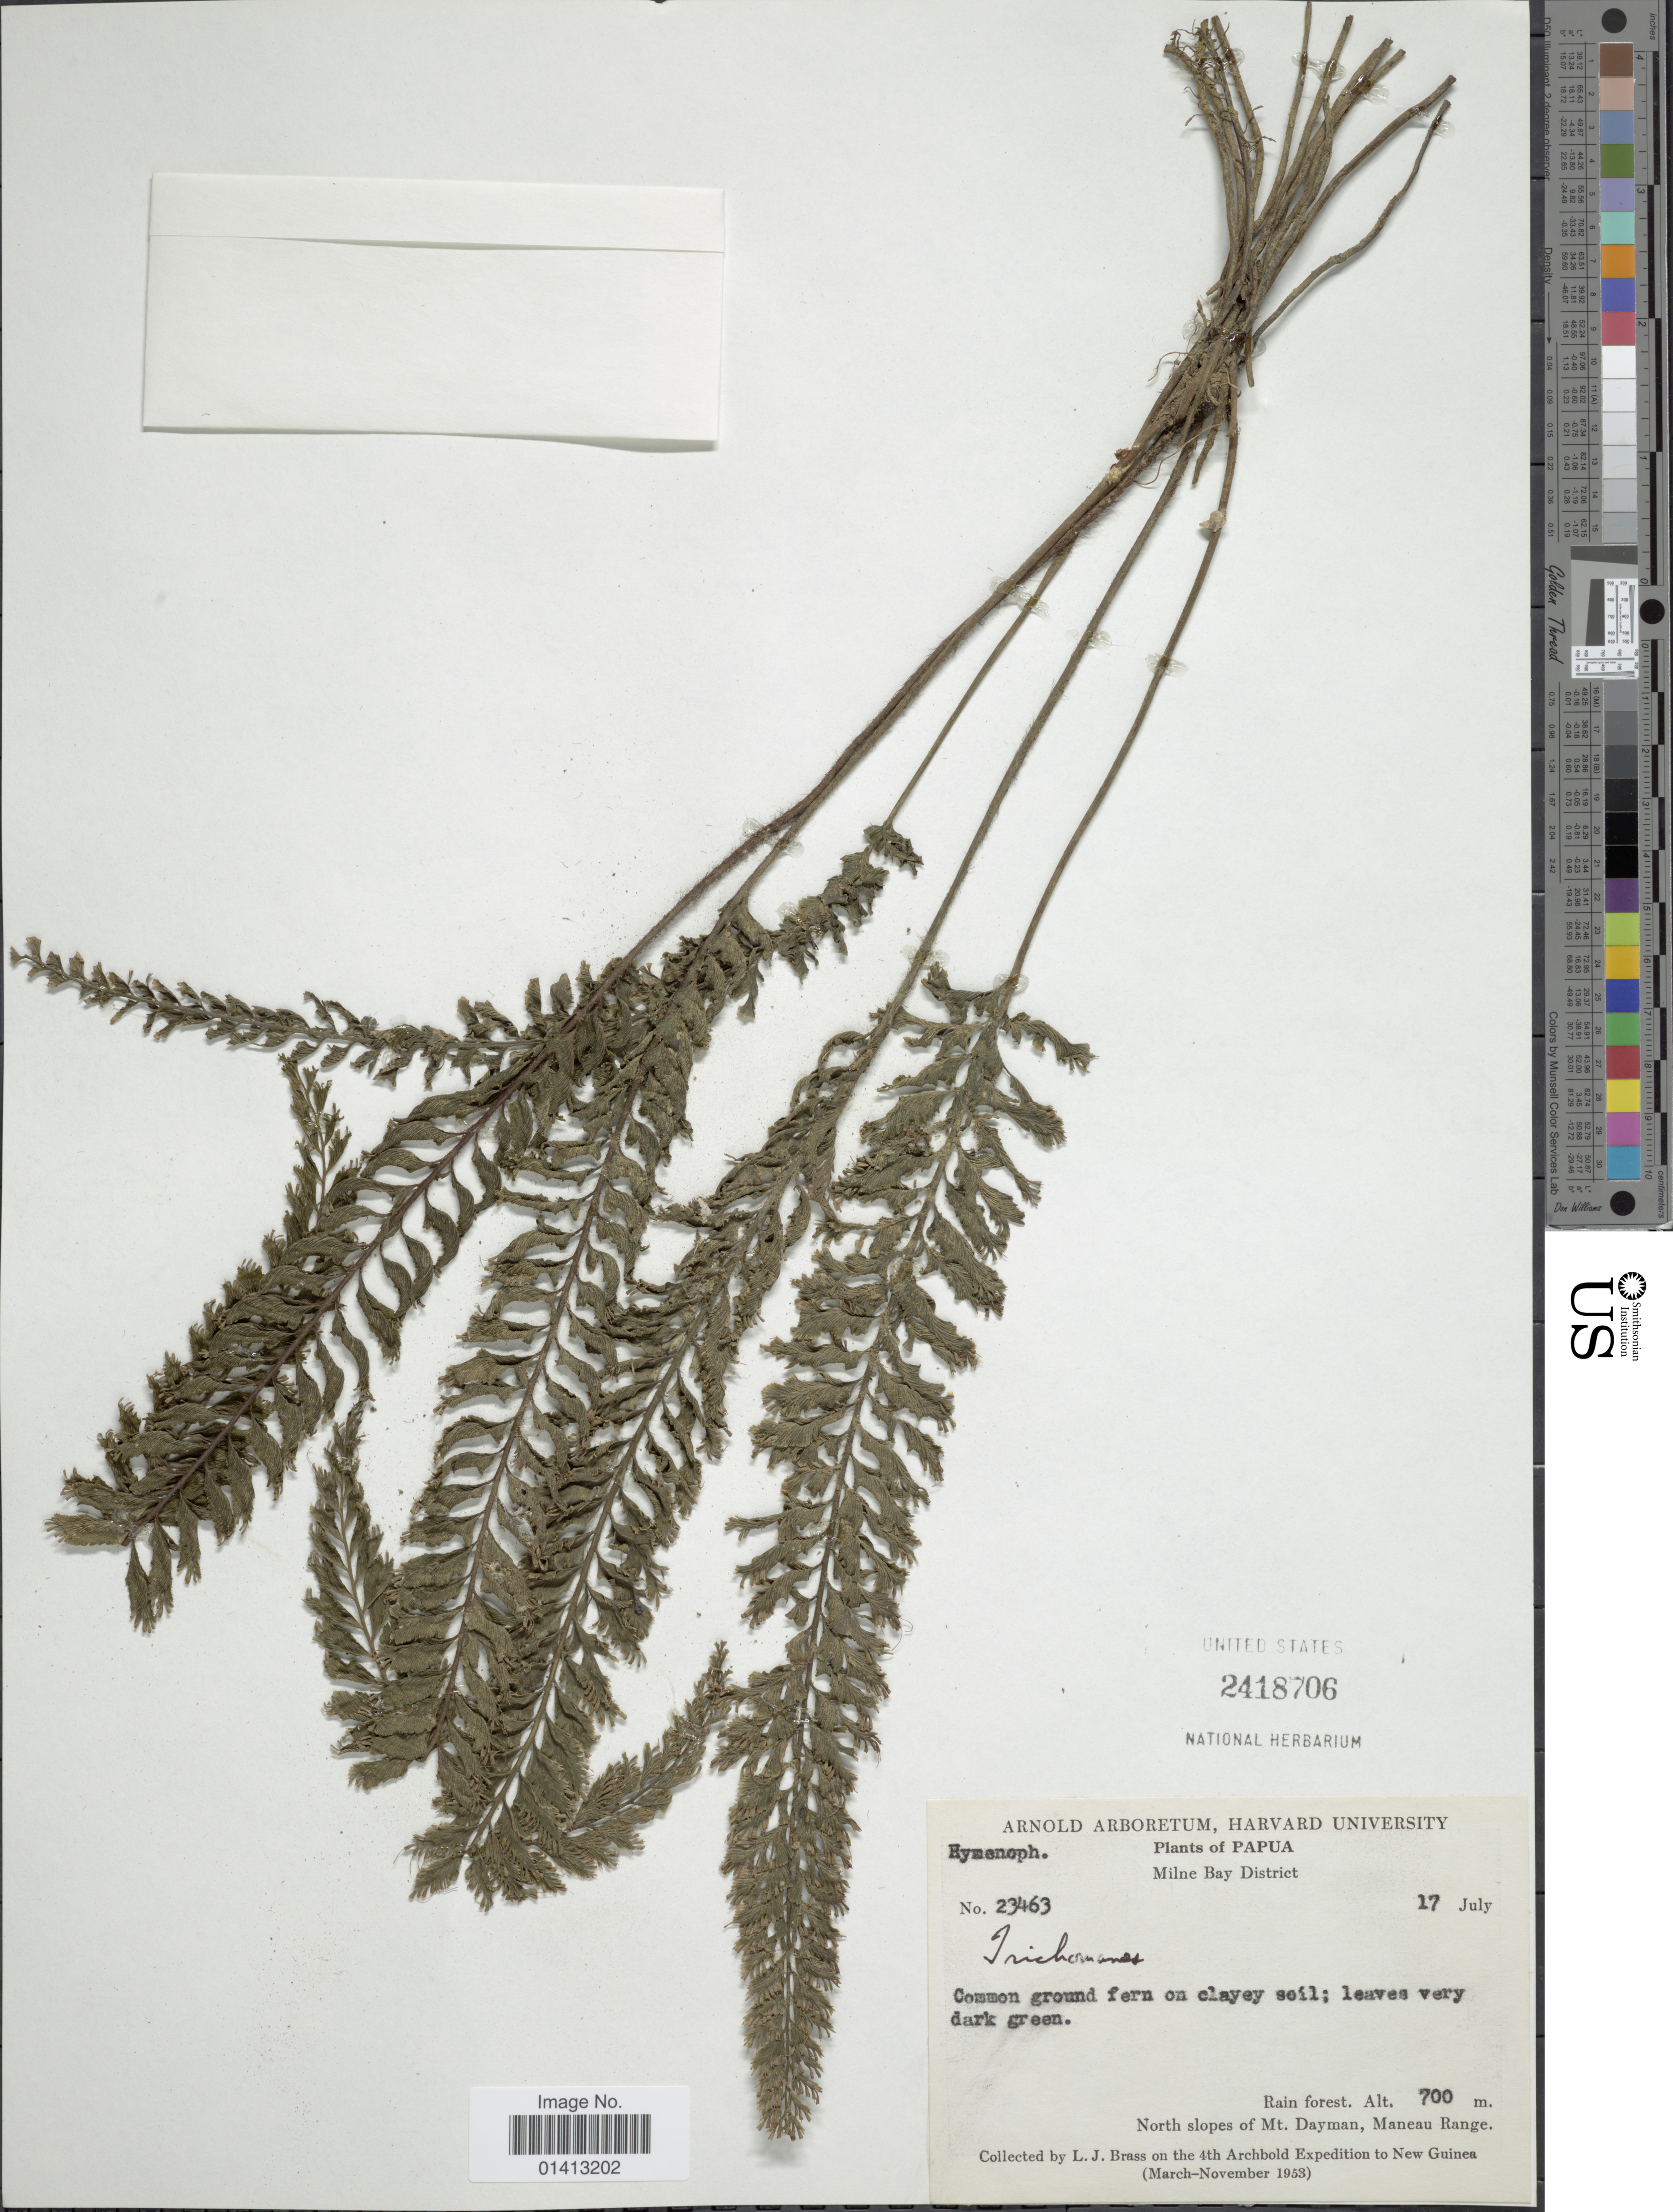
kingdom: Plantae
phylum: Tracheophyta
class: Polypodiopsida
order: Hymenophyllales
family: Hymenophyllaceae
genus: Crepidomanes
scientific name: Crepidomanes sp.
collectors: L. J. Brass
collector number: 23463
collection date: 1953-07-17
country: Papua New Guinea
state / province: Milne Bay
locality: Milne Bay District, North slopes of Mt Dayman, Maneau Range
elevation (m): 700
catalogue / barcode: US 2418706